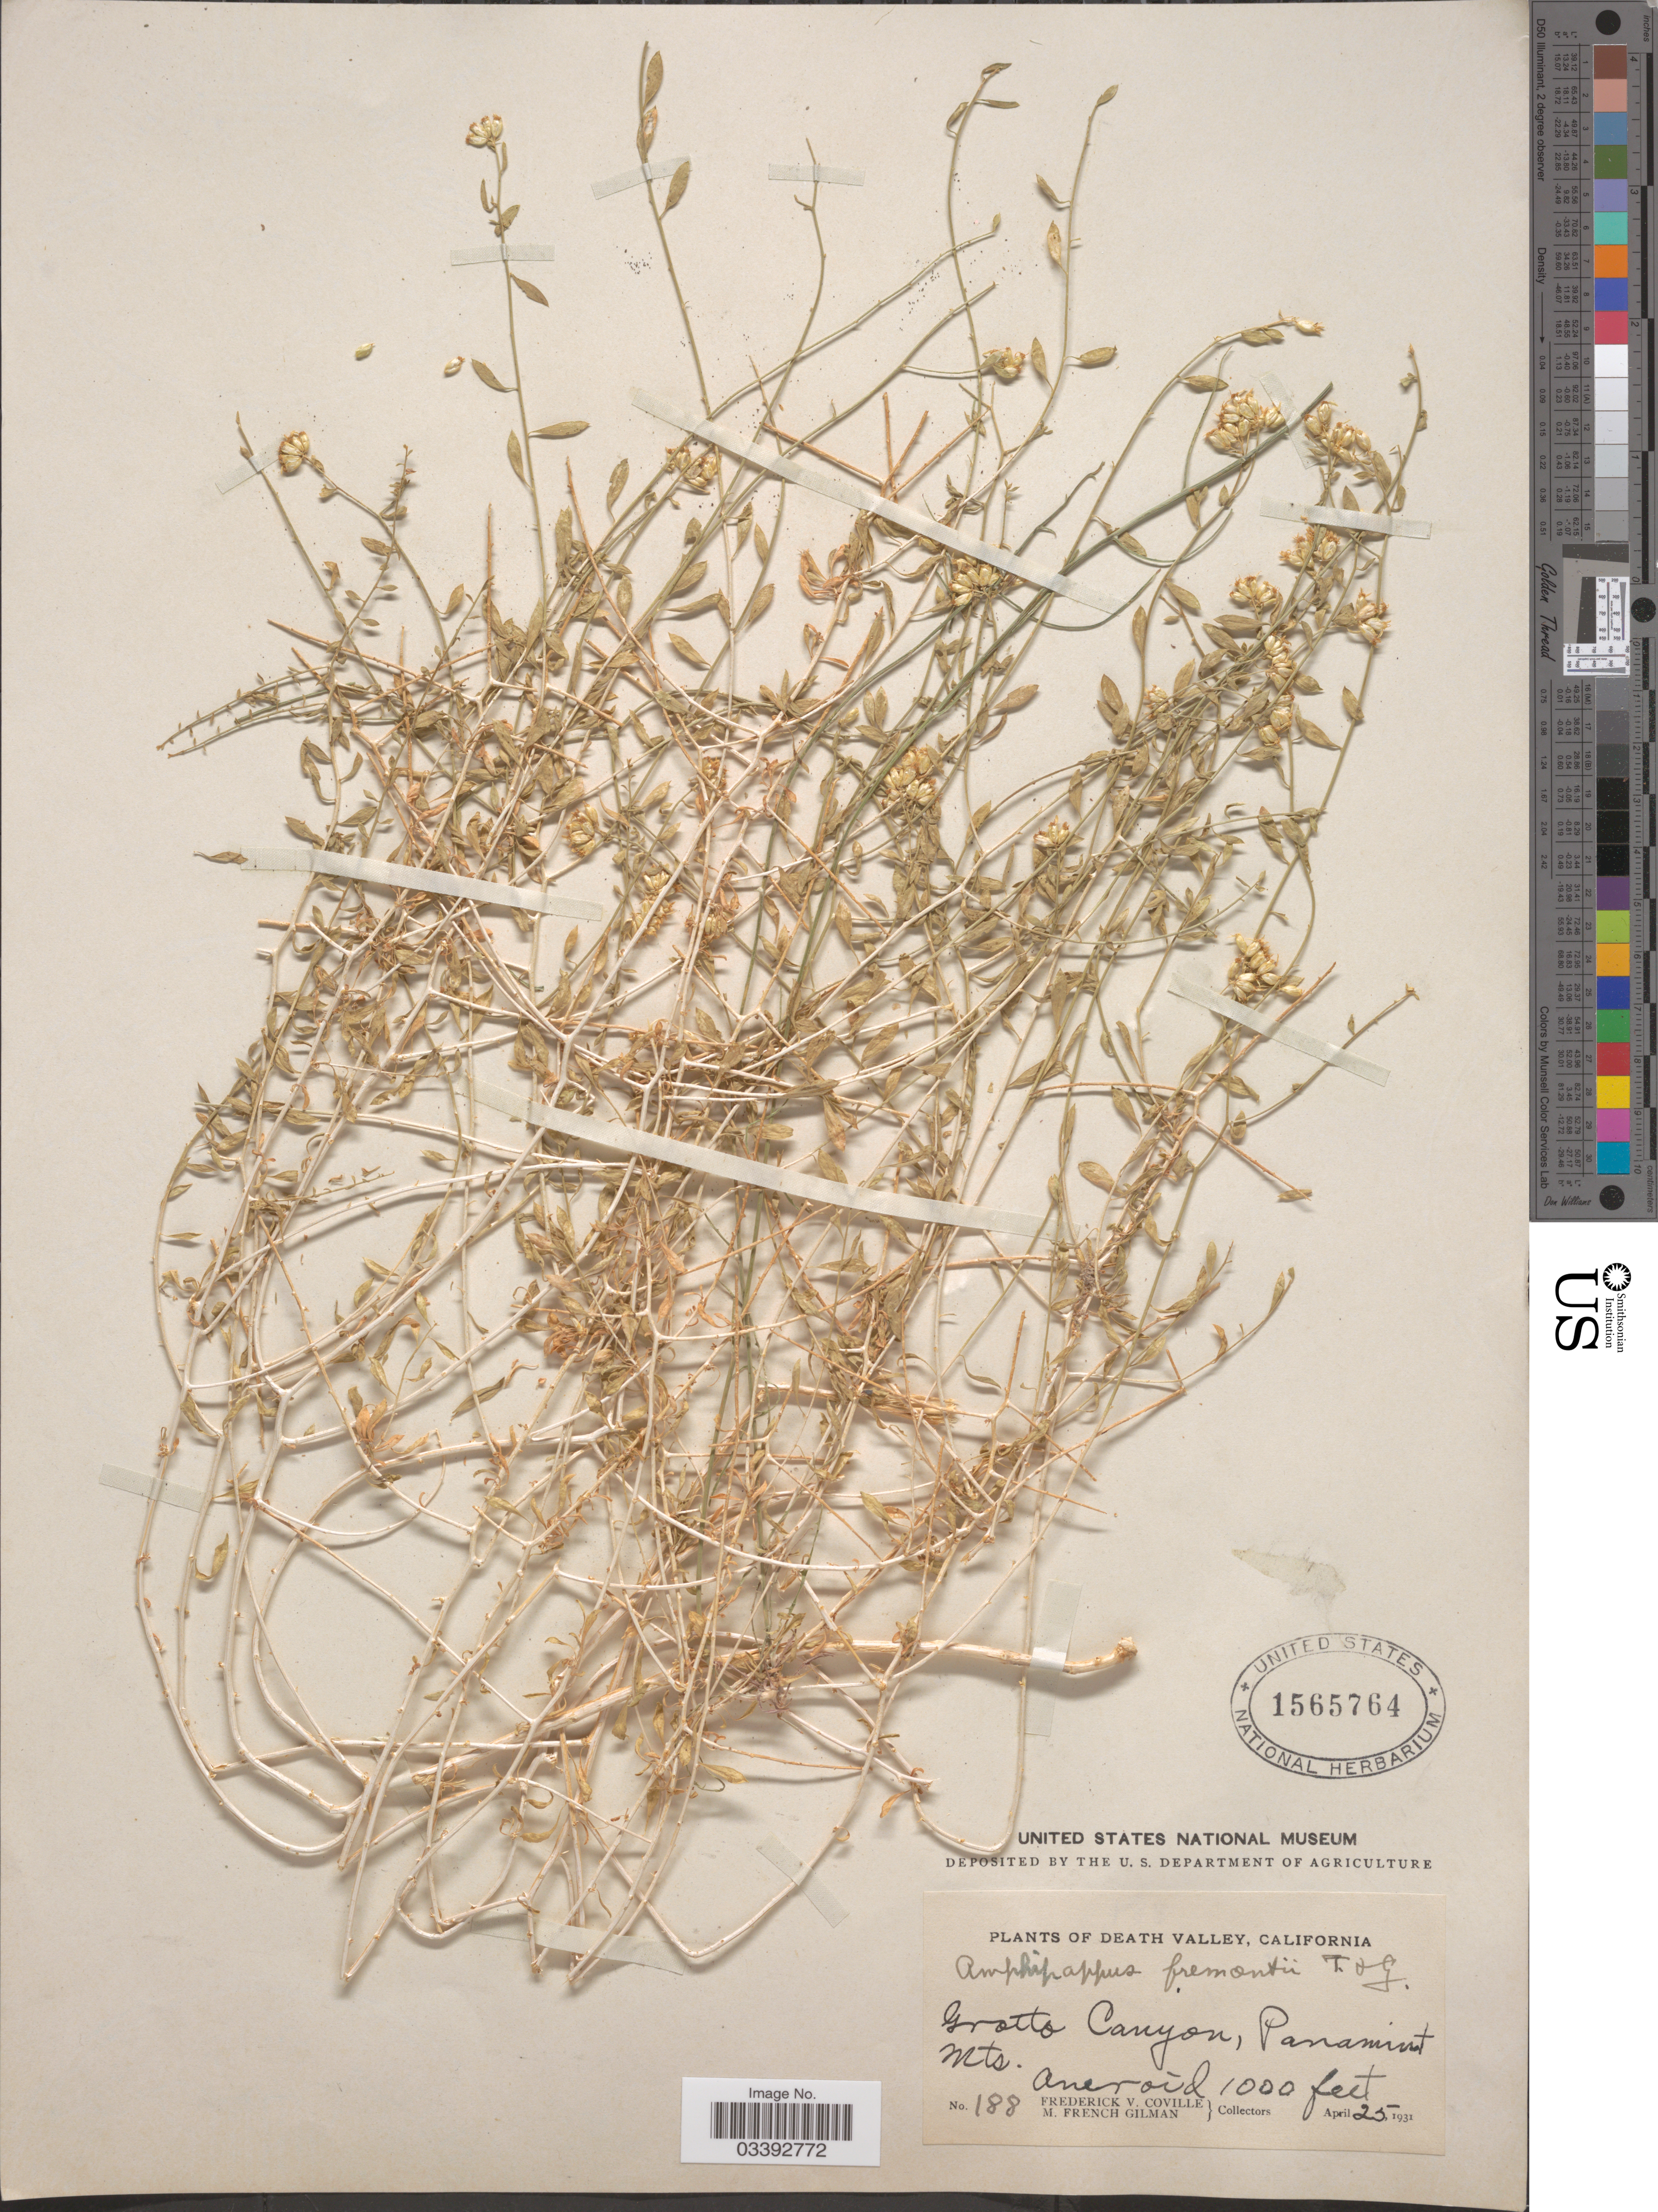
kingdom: Plantae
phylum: Tracheophyta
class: Magnoliopsida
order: Asterales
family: Asteraceae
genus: Amphipappus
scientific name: Amphipappus fremontii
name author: Torr. & A. Gray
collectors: F. V. Coville & M. F. Gilman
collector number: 188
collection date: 1931-04-25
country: United States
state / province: California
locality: Death Valley. Grotto Canyon, Panamint Mts.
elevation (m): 305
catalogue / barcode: US 1565764